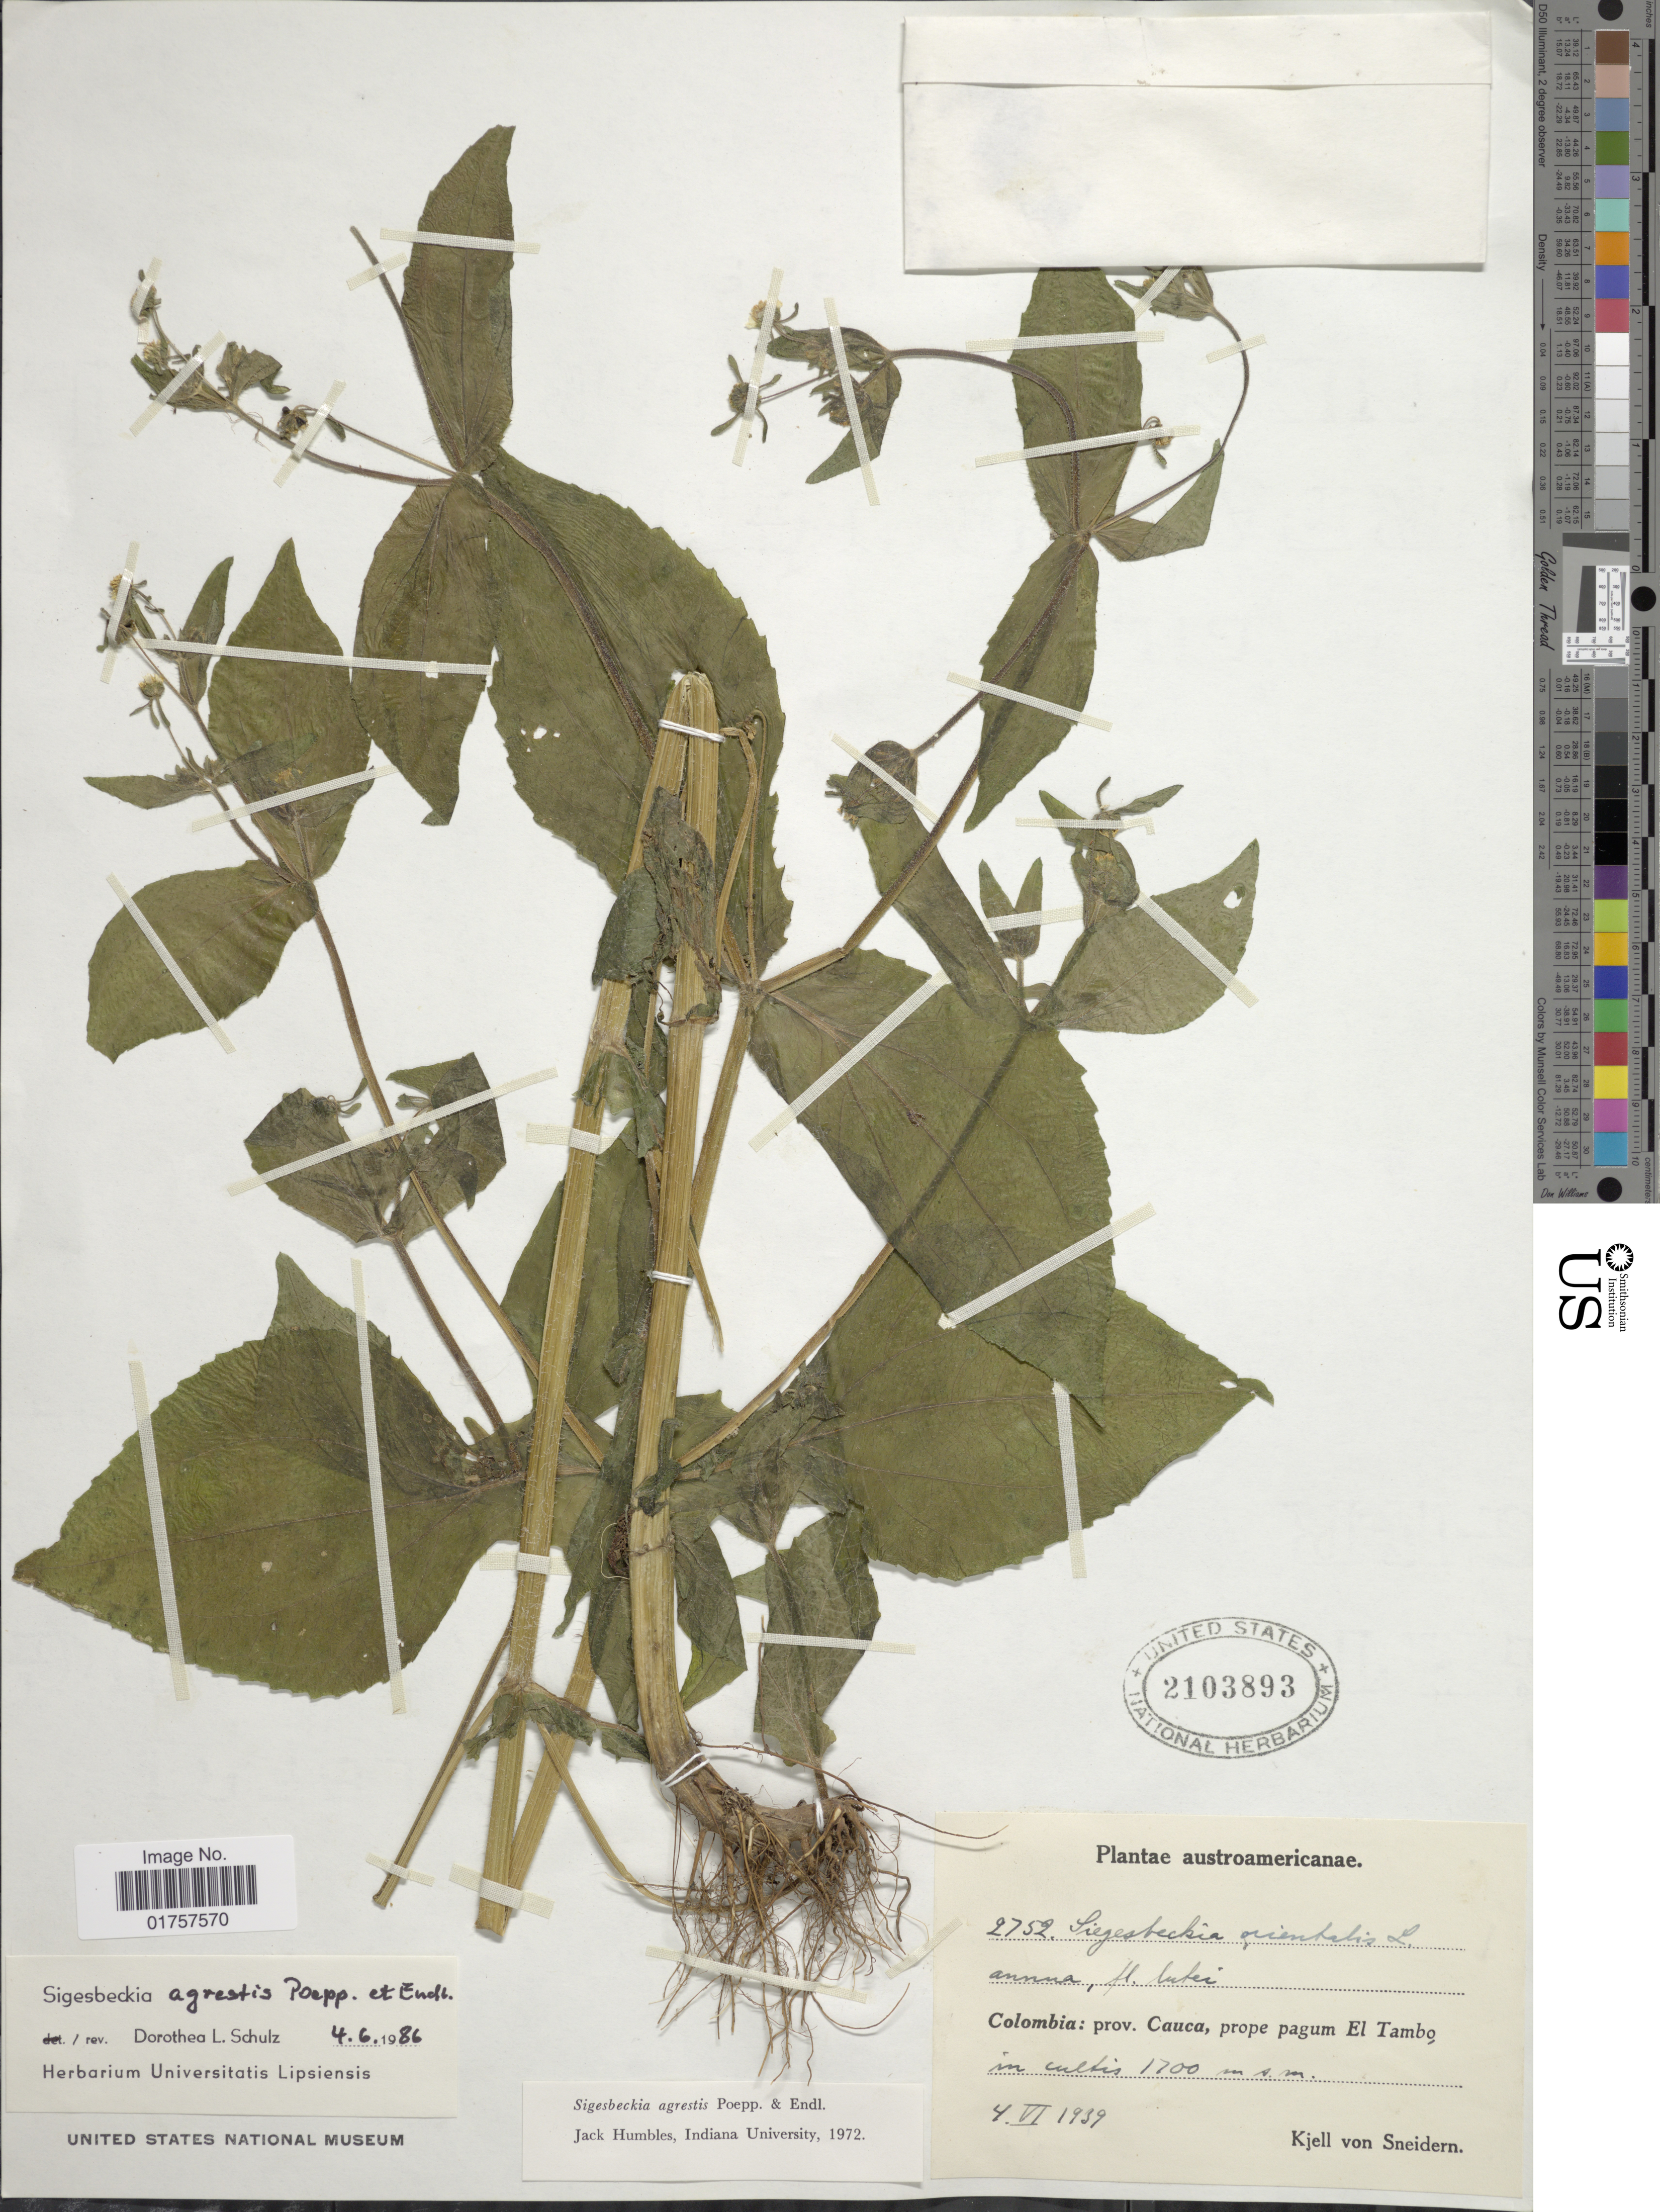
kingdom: Plantae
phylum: Tracheophyta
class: Magnoliopsida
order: Asterales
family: Asteraceae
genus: Sigesbeckia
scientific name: Sigesbeckia agrestis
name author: Poepp.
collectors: K. von Sneidern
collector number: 2752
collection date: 1939-06-04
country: Colombia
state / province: Cauca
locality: Prope pagum El Tambo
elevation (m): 1700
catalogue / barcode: US 2103893